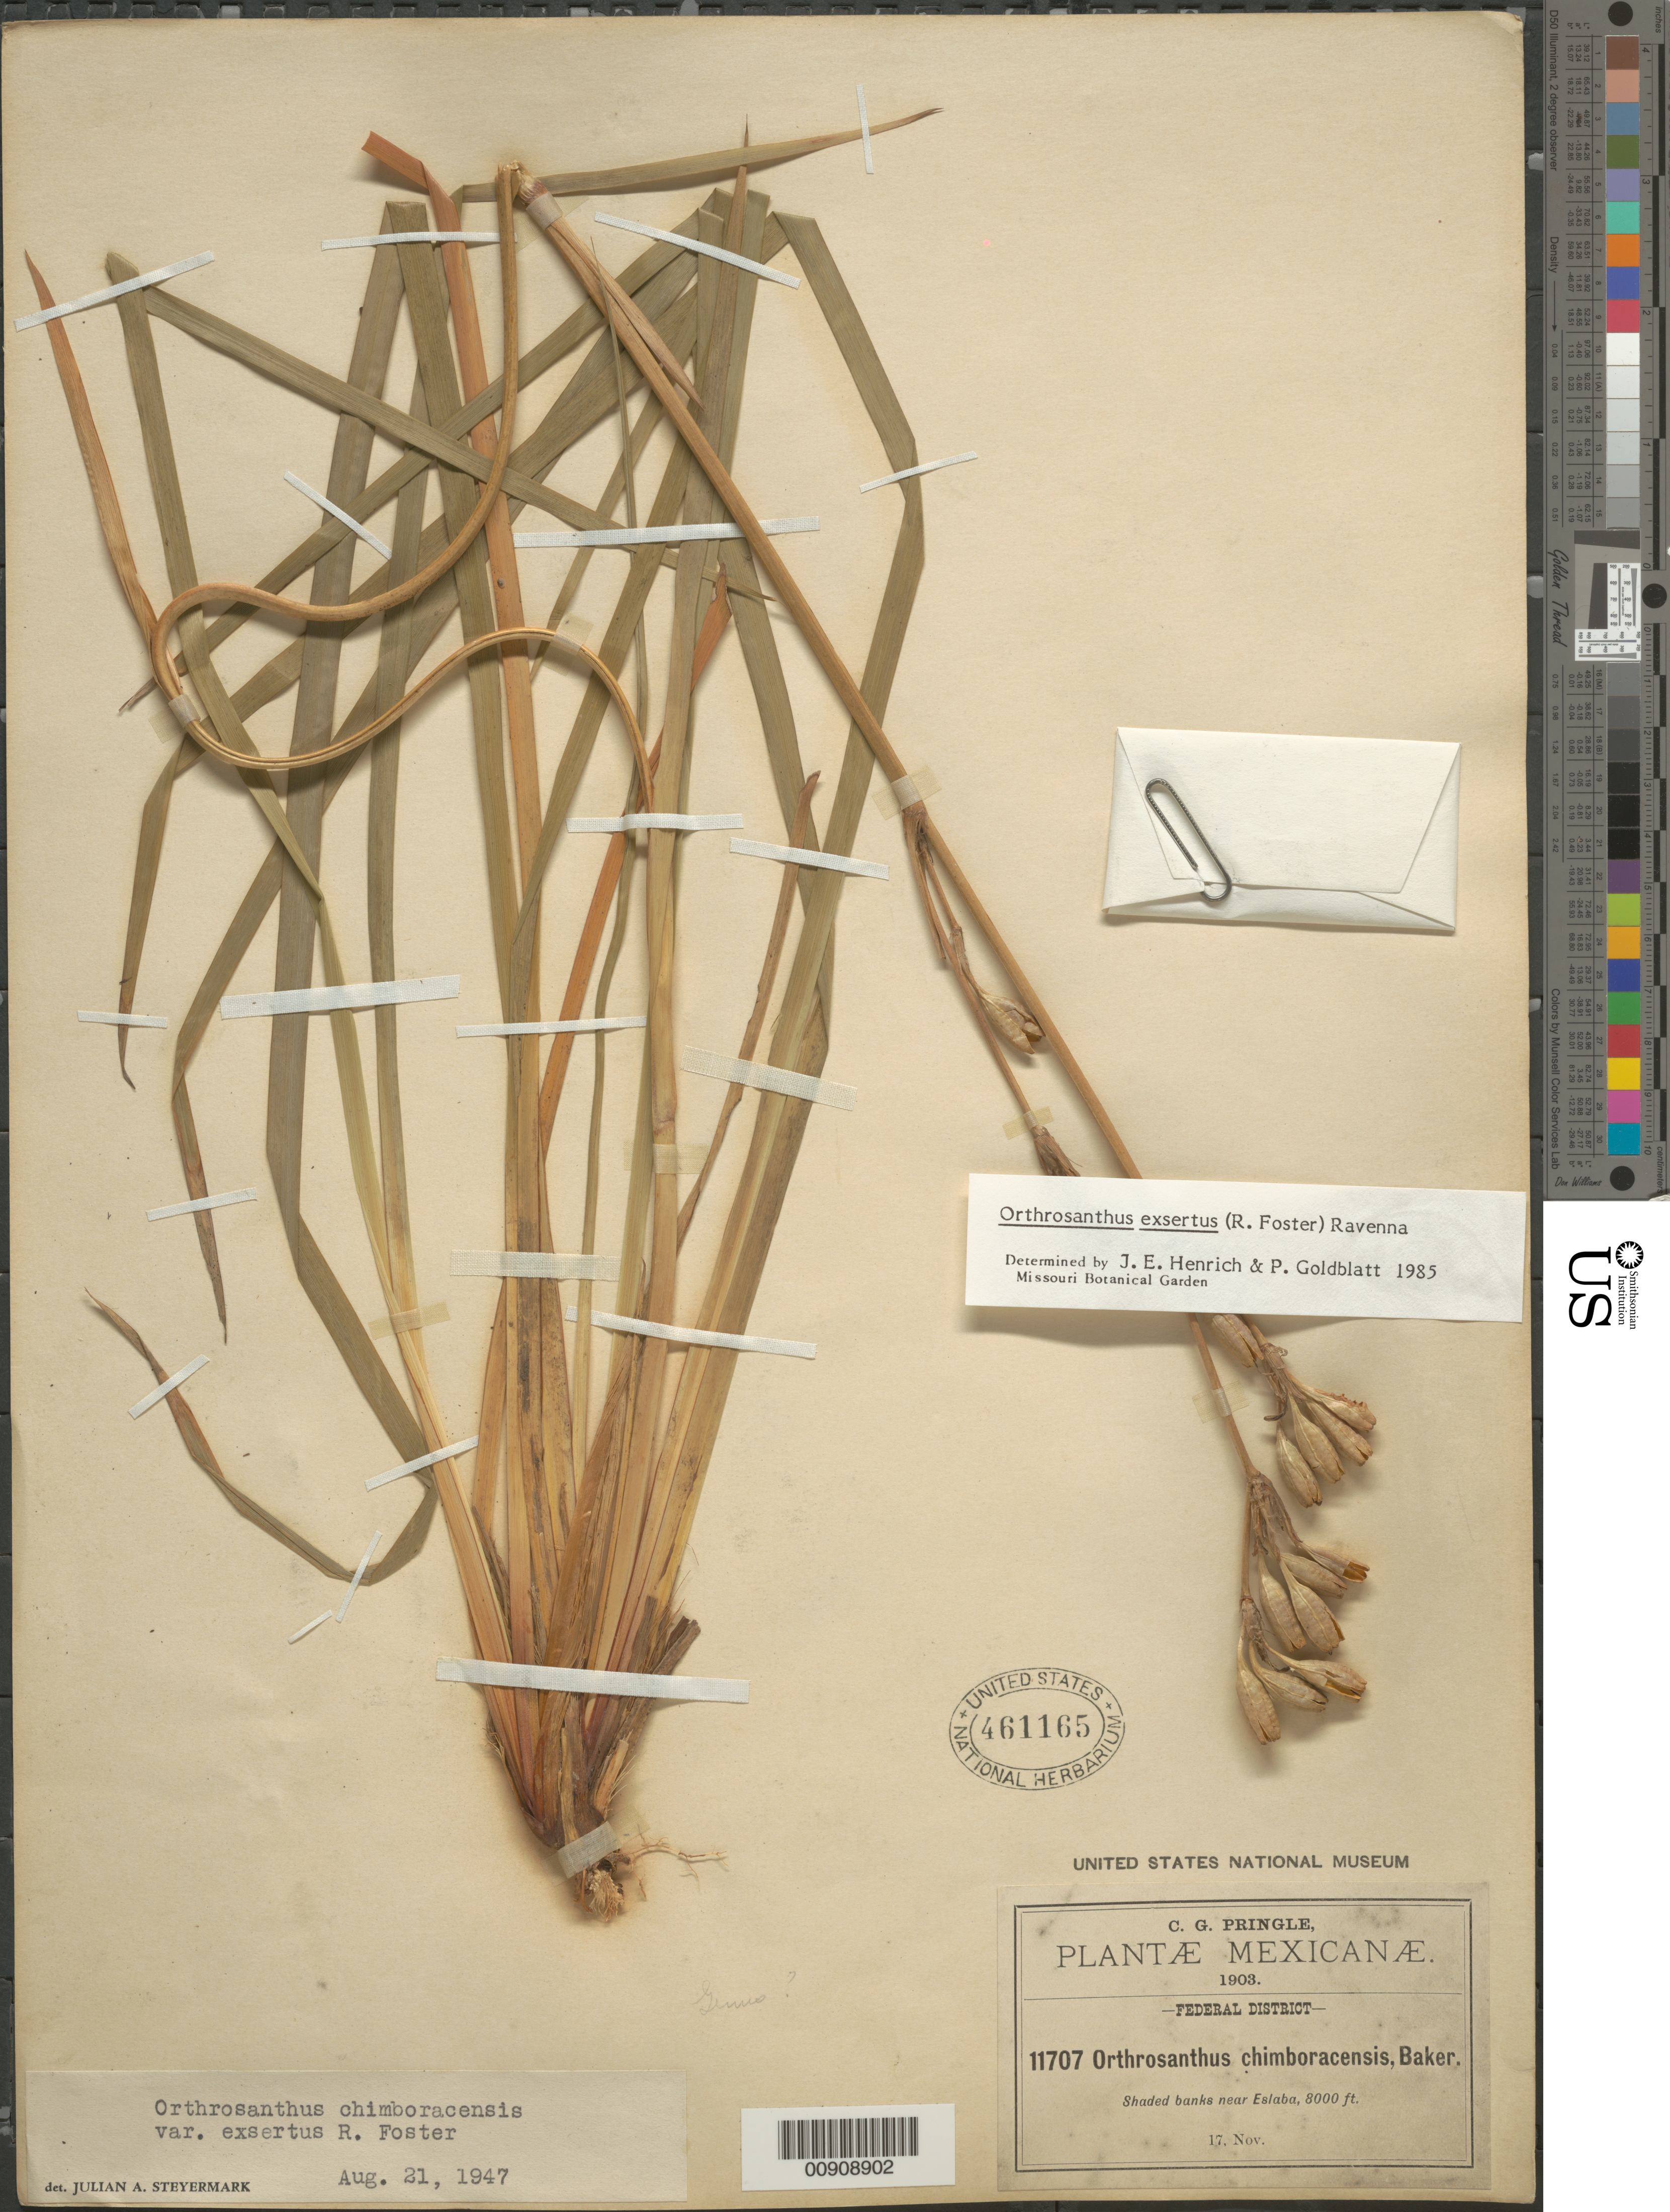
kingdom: Plantae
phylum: Tracheophyta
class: Liliopsida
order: Asparagales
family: Iridaceae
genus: Orthrosanthus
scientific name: Orthrosanthus exsertus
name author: (R.C. Foster) Ravenna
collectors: C. G. Pringle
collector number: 11707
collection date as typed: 17 Nov 1903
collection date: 1903-11-17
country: Mexico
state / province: Distrito Federal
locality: Near Eslaba, Federal District.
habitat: Shaded banks.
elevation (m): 2438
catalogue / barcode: US 461165